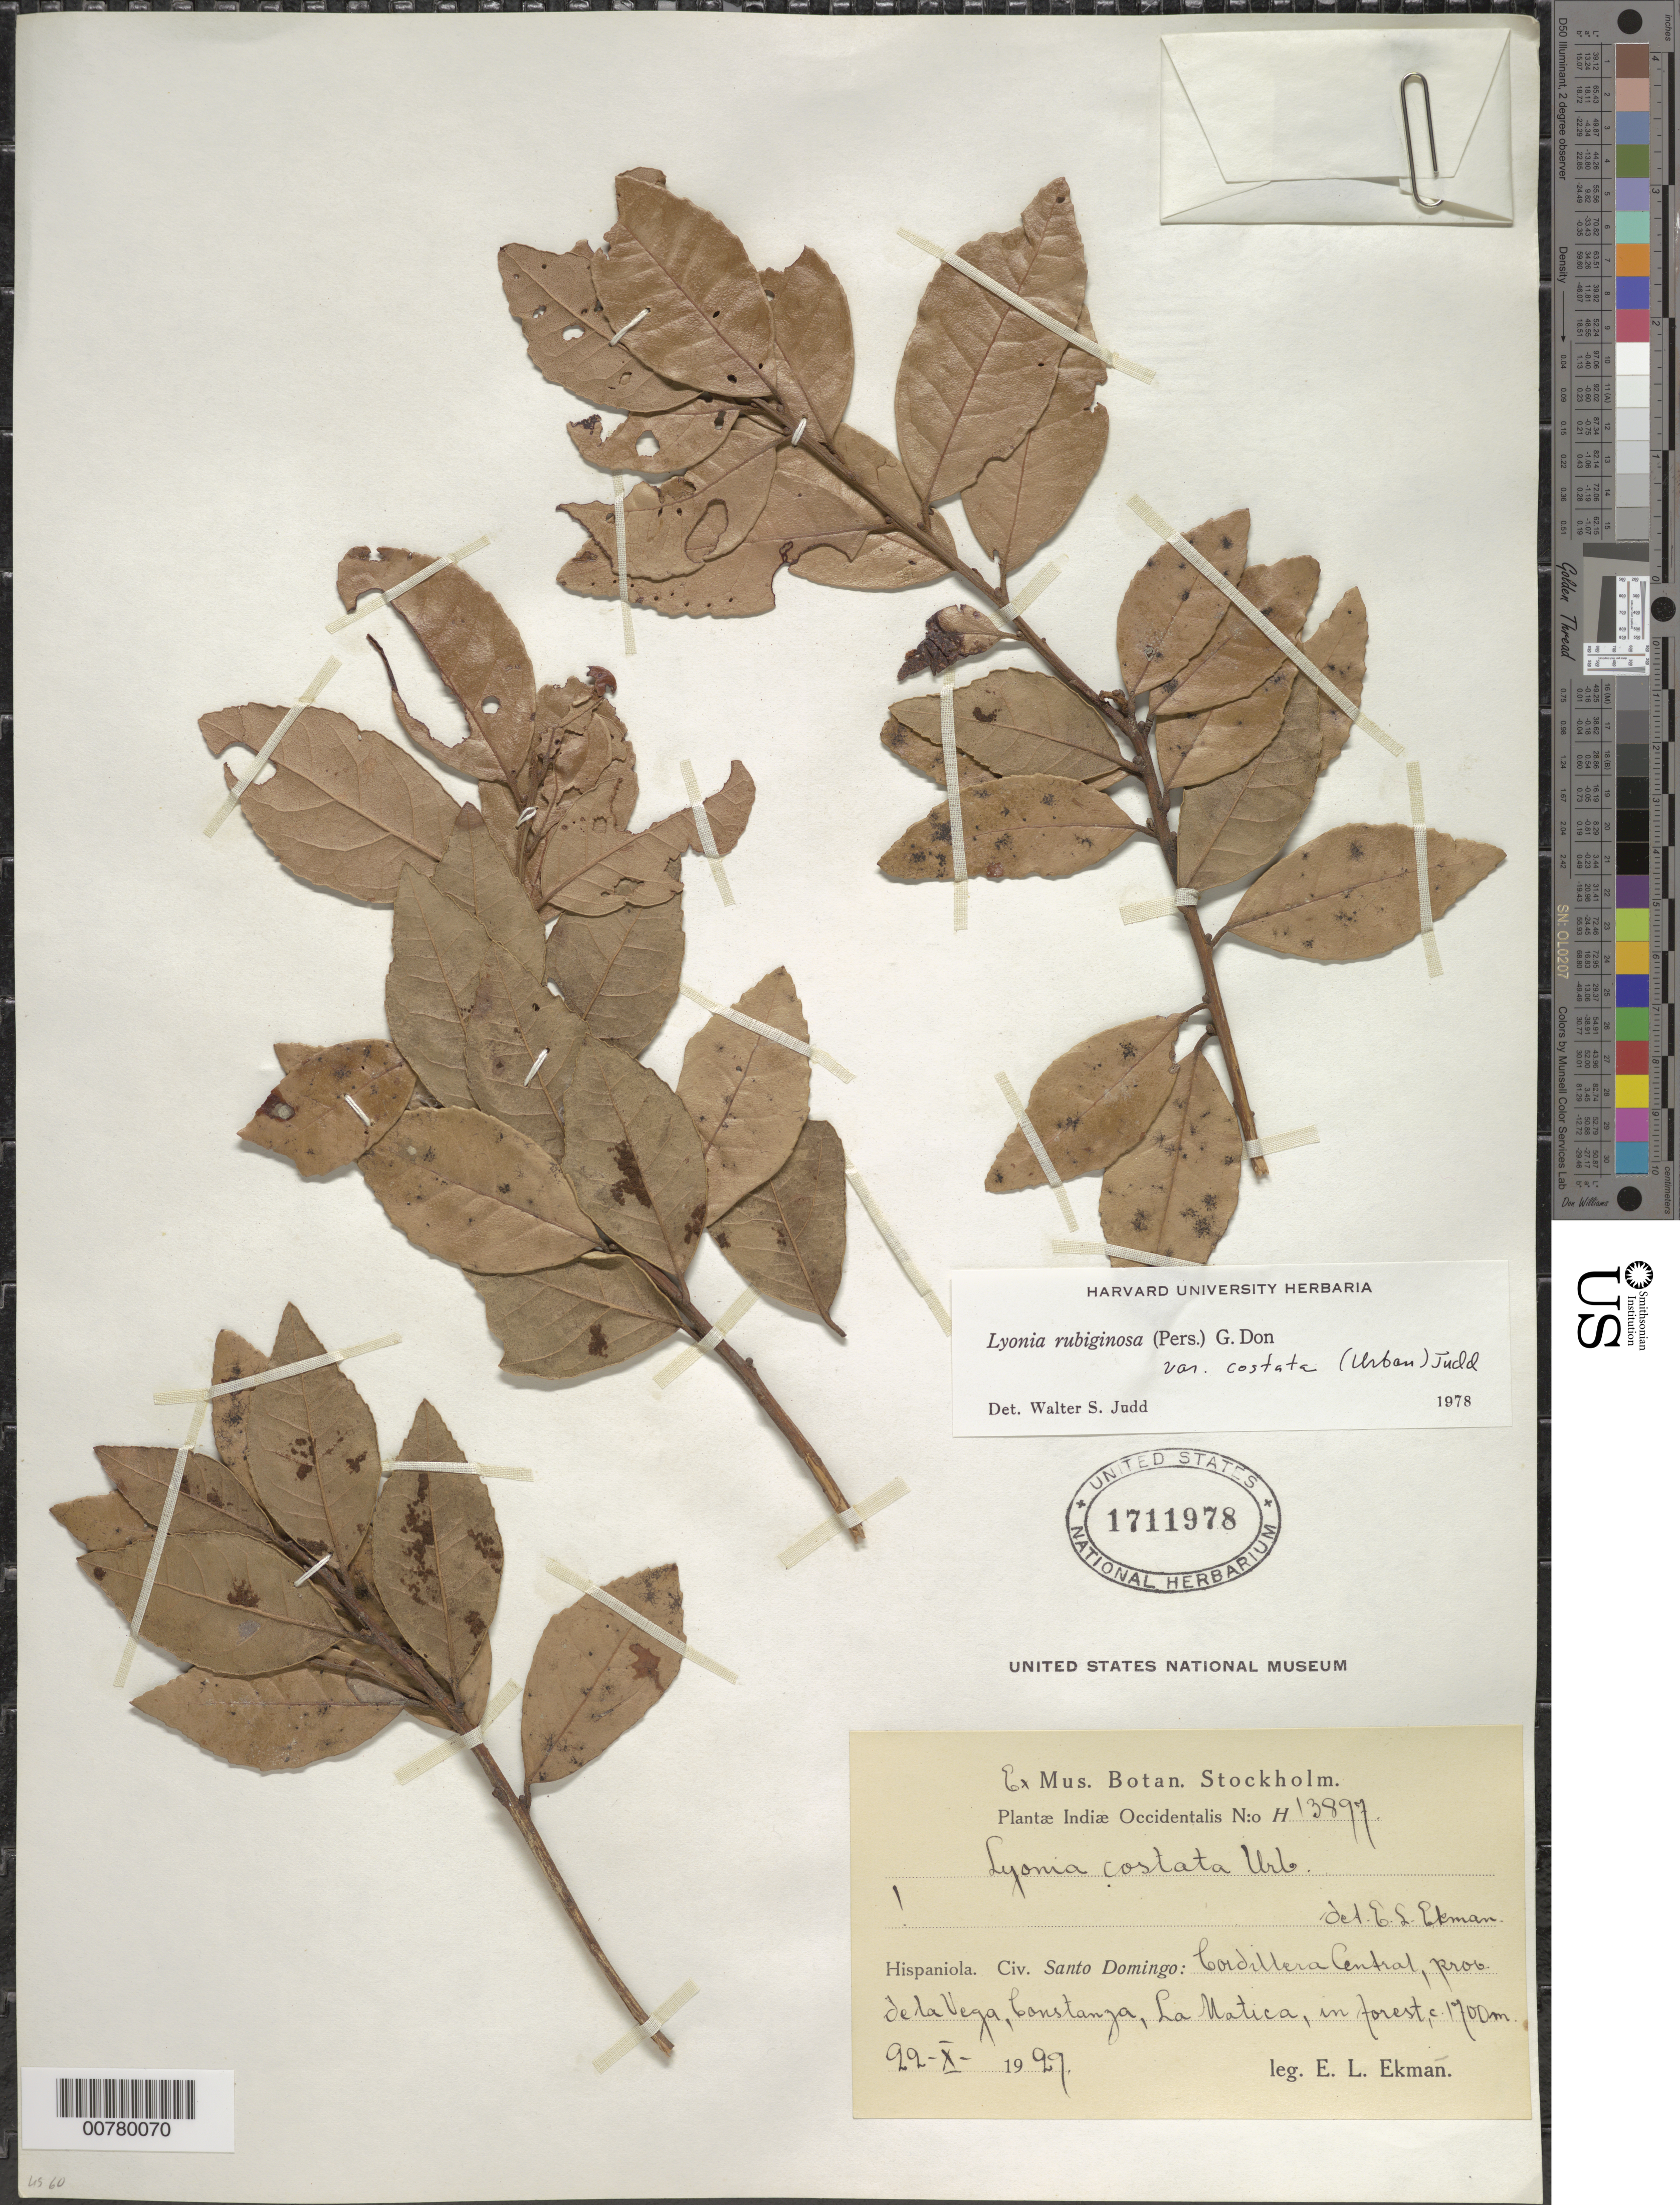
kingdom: Plantae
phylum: Tracheophyta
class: Magnoliopsida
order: Ericales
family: Ericaceae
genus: Lyonia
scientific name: Lyonia rubiginosa var. costata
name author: (Urb.) Judd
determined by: Judd, Walter S.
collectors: E. L. Ekman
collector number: H 13897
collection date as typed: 29 Oct 1929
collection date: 1929-10-29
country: Dominican Republic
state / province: La Vega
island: Hispaniola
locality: Cordillera Central, Constanza, La Matica.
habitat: In forest.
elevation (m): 1700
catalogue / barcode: US 1711978